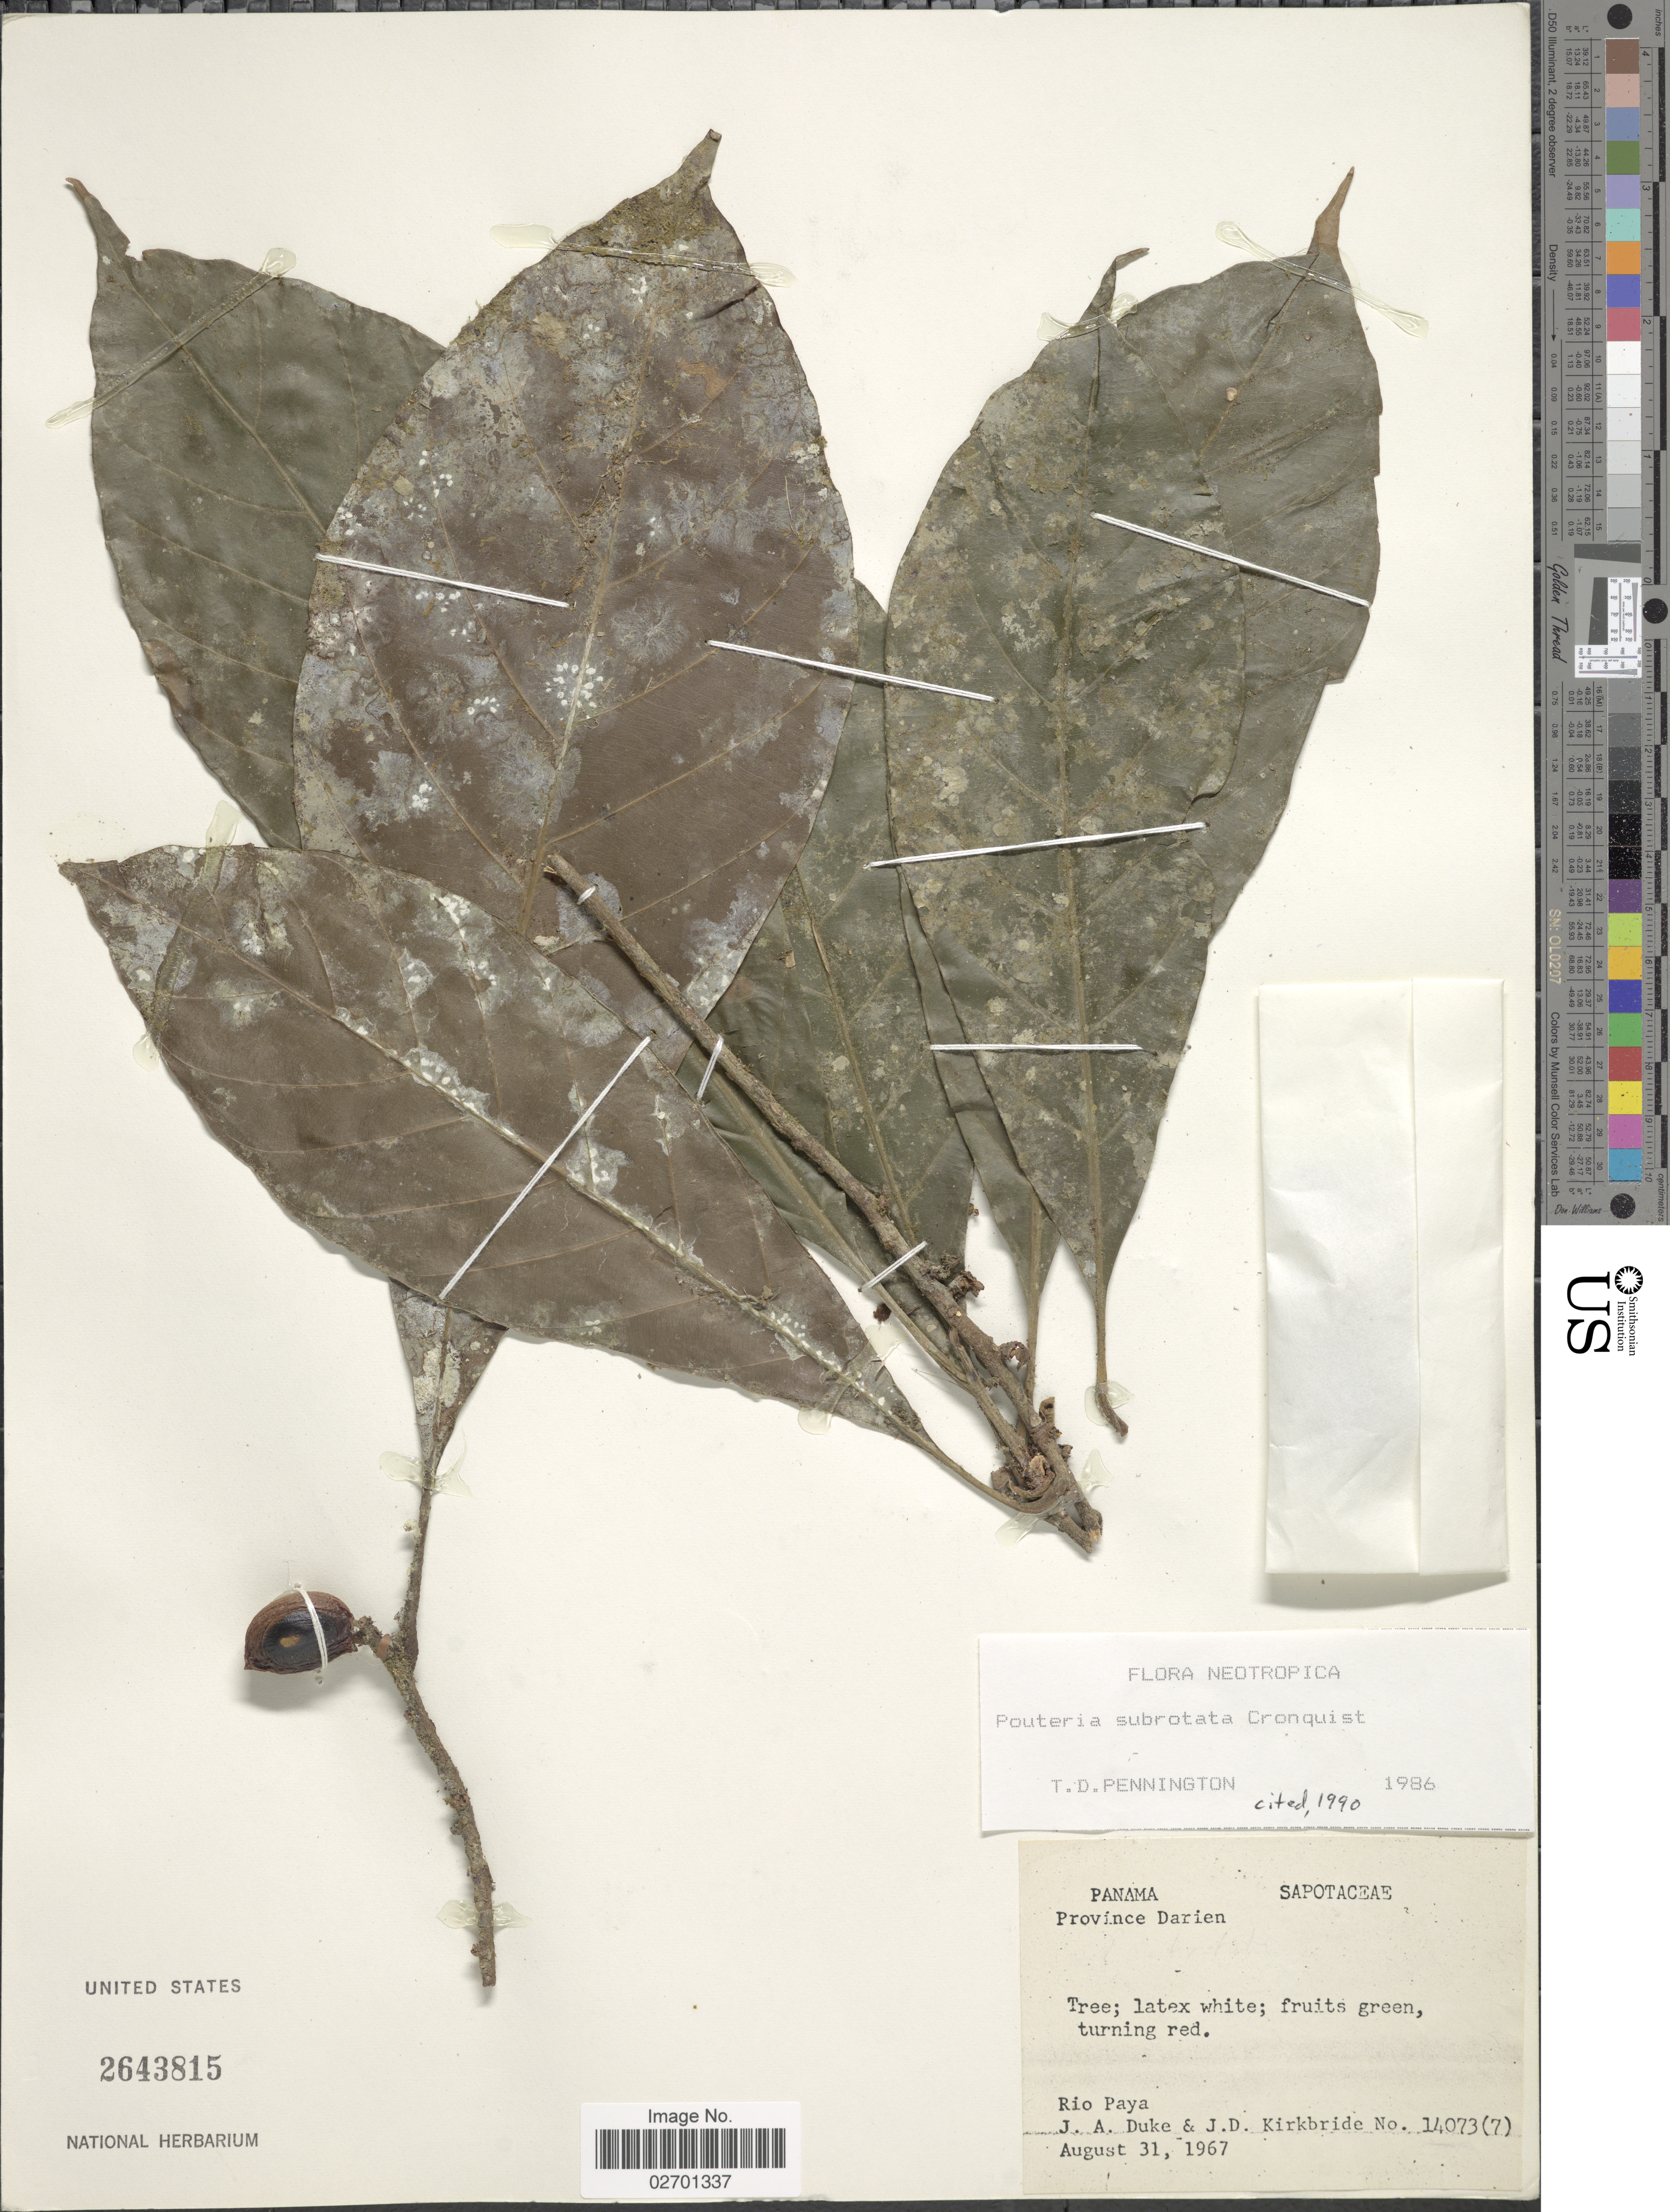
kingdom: Plantae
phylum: Tracheophyta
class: Magnoliopsida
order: Ericales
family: Sapotaceae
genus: Pouteria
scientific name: Pouteria subrotata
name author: Cronq.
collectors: J. A. Duke & J. Kirkbride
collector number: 14073 (7)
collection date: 1967-08-31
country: Panama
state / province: Darién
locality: Rio Paya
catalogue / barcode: US 2643815